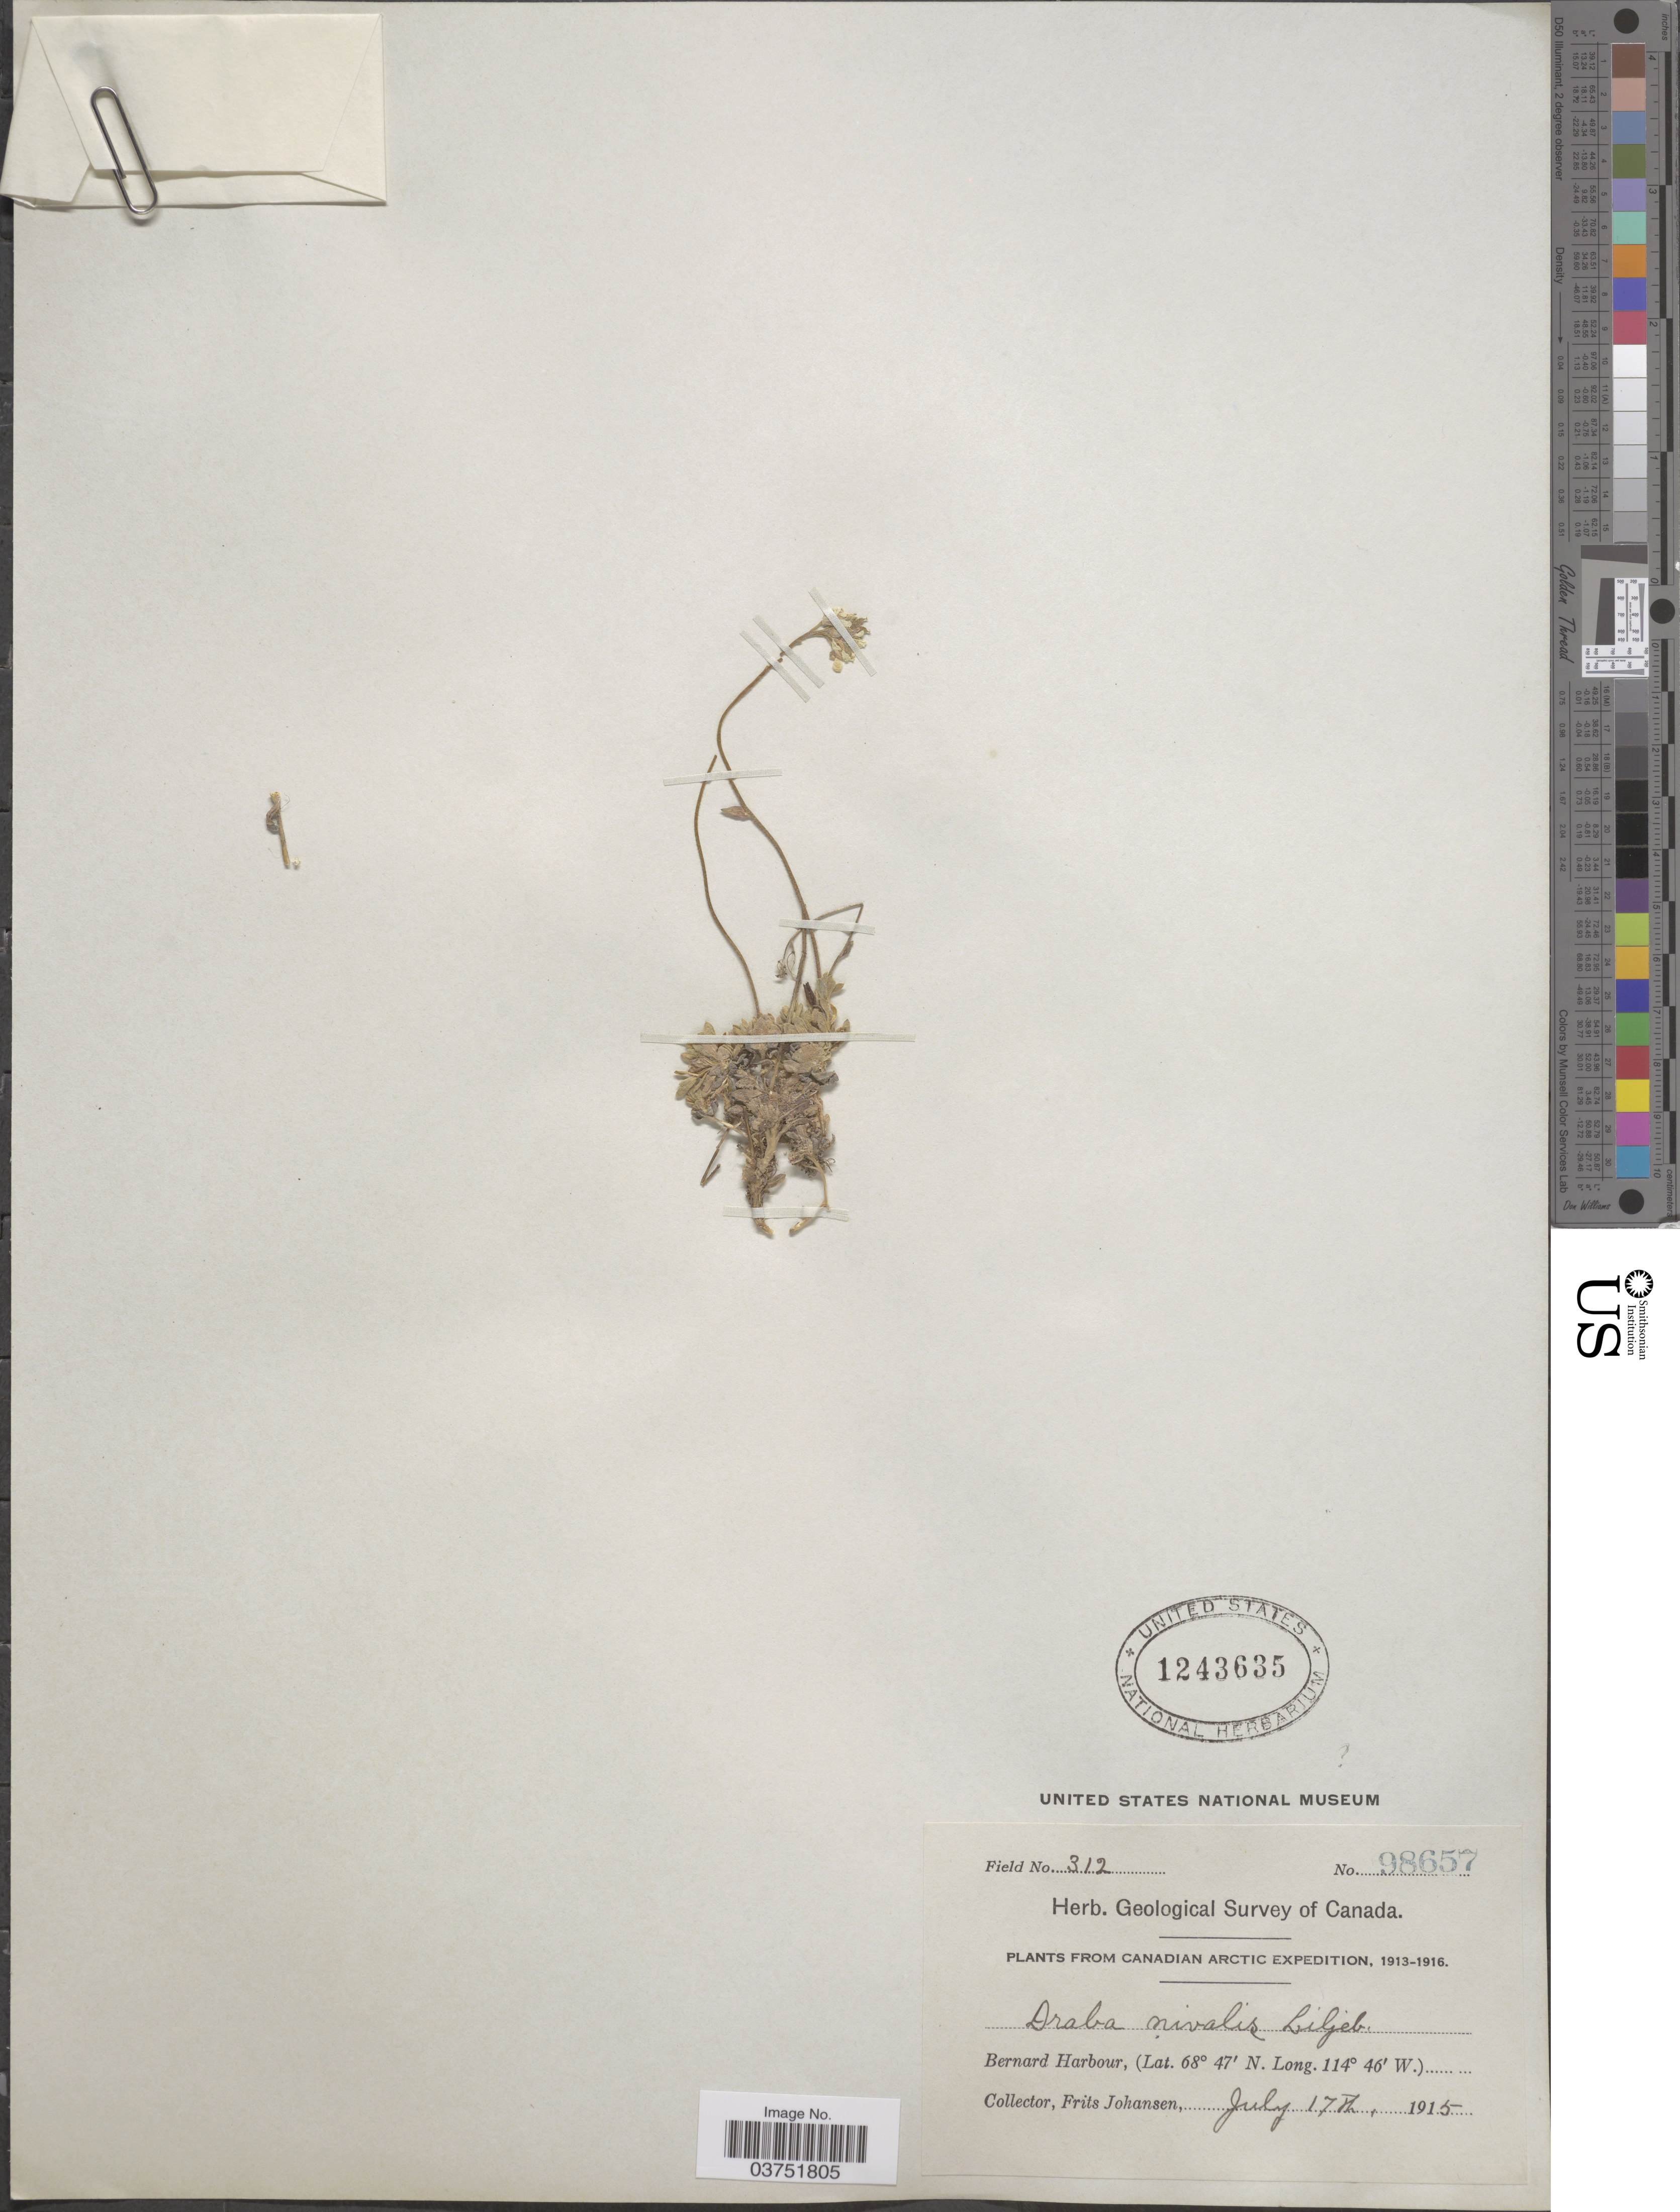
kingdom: Plantae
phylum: Tracheophyta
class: Magnoliopsida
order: Brassicales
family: Brassicaceae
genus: Draba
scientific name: Draba nivalis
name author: Lilj.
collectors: F. Johansen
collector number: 98657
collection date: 1915-07-17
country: Canada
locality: Bernard Harbour.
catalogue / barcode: US 1243635